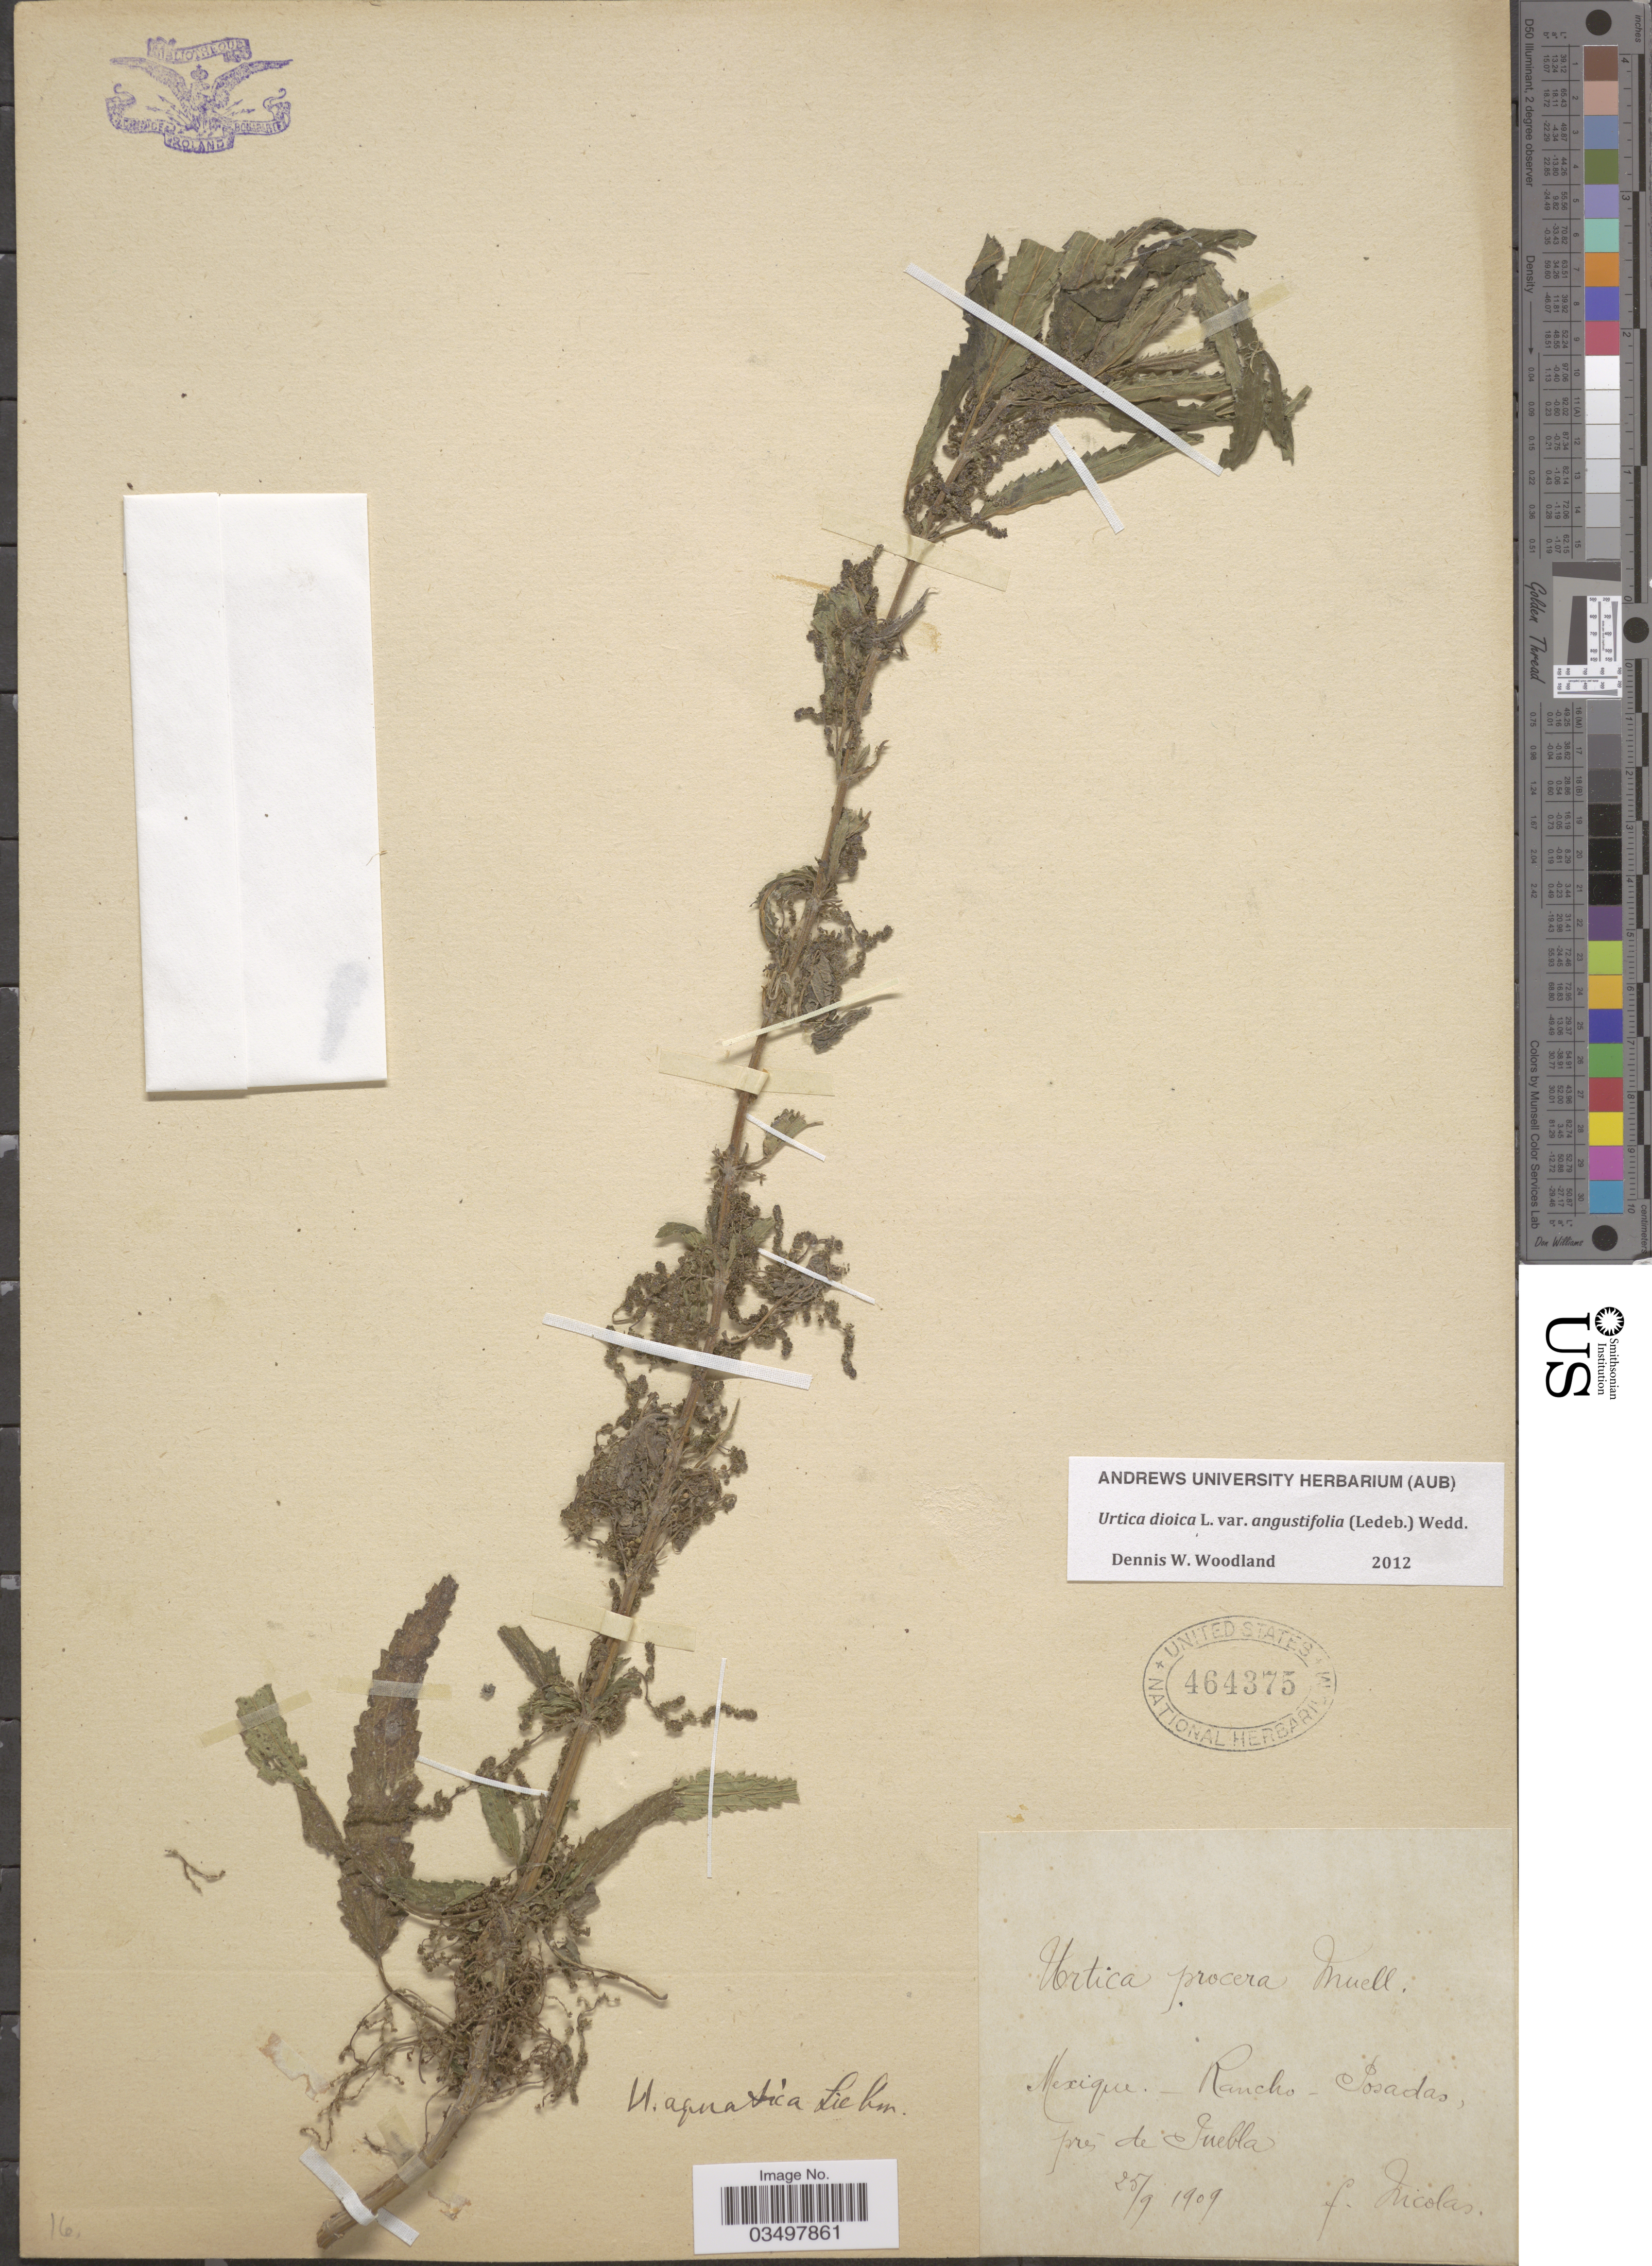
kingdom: Plantae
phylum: Tracheophyta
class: Magnoliopsida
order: Rosales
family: Urticaceae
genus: Urtica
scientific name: Urtica gracilis subsp. aquatica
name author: (Liebm.) Weigend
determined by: Strong, Mark T., (BOT), Smithsonian Institution - National Museum of Natural History (UNITED STATES)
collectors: F. Nicolas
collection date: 1909-09-25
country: Mexico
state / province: Puebla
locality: Rancho - Posadas, prés de Puebla.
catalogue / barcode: US 464375